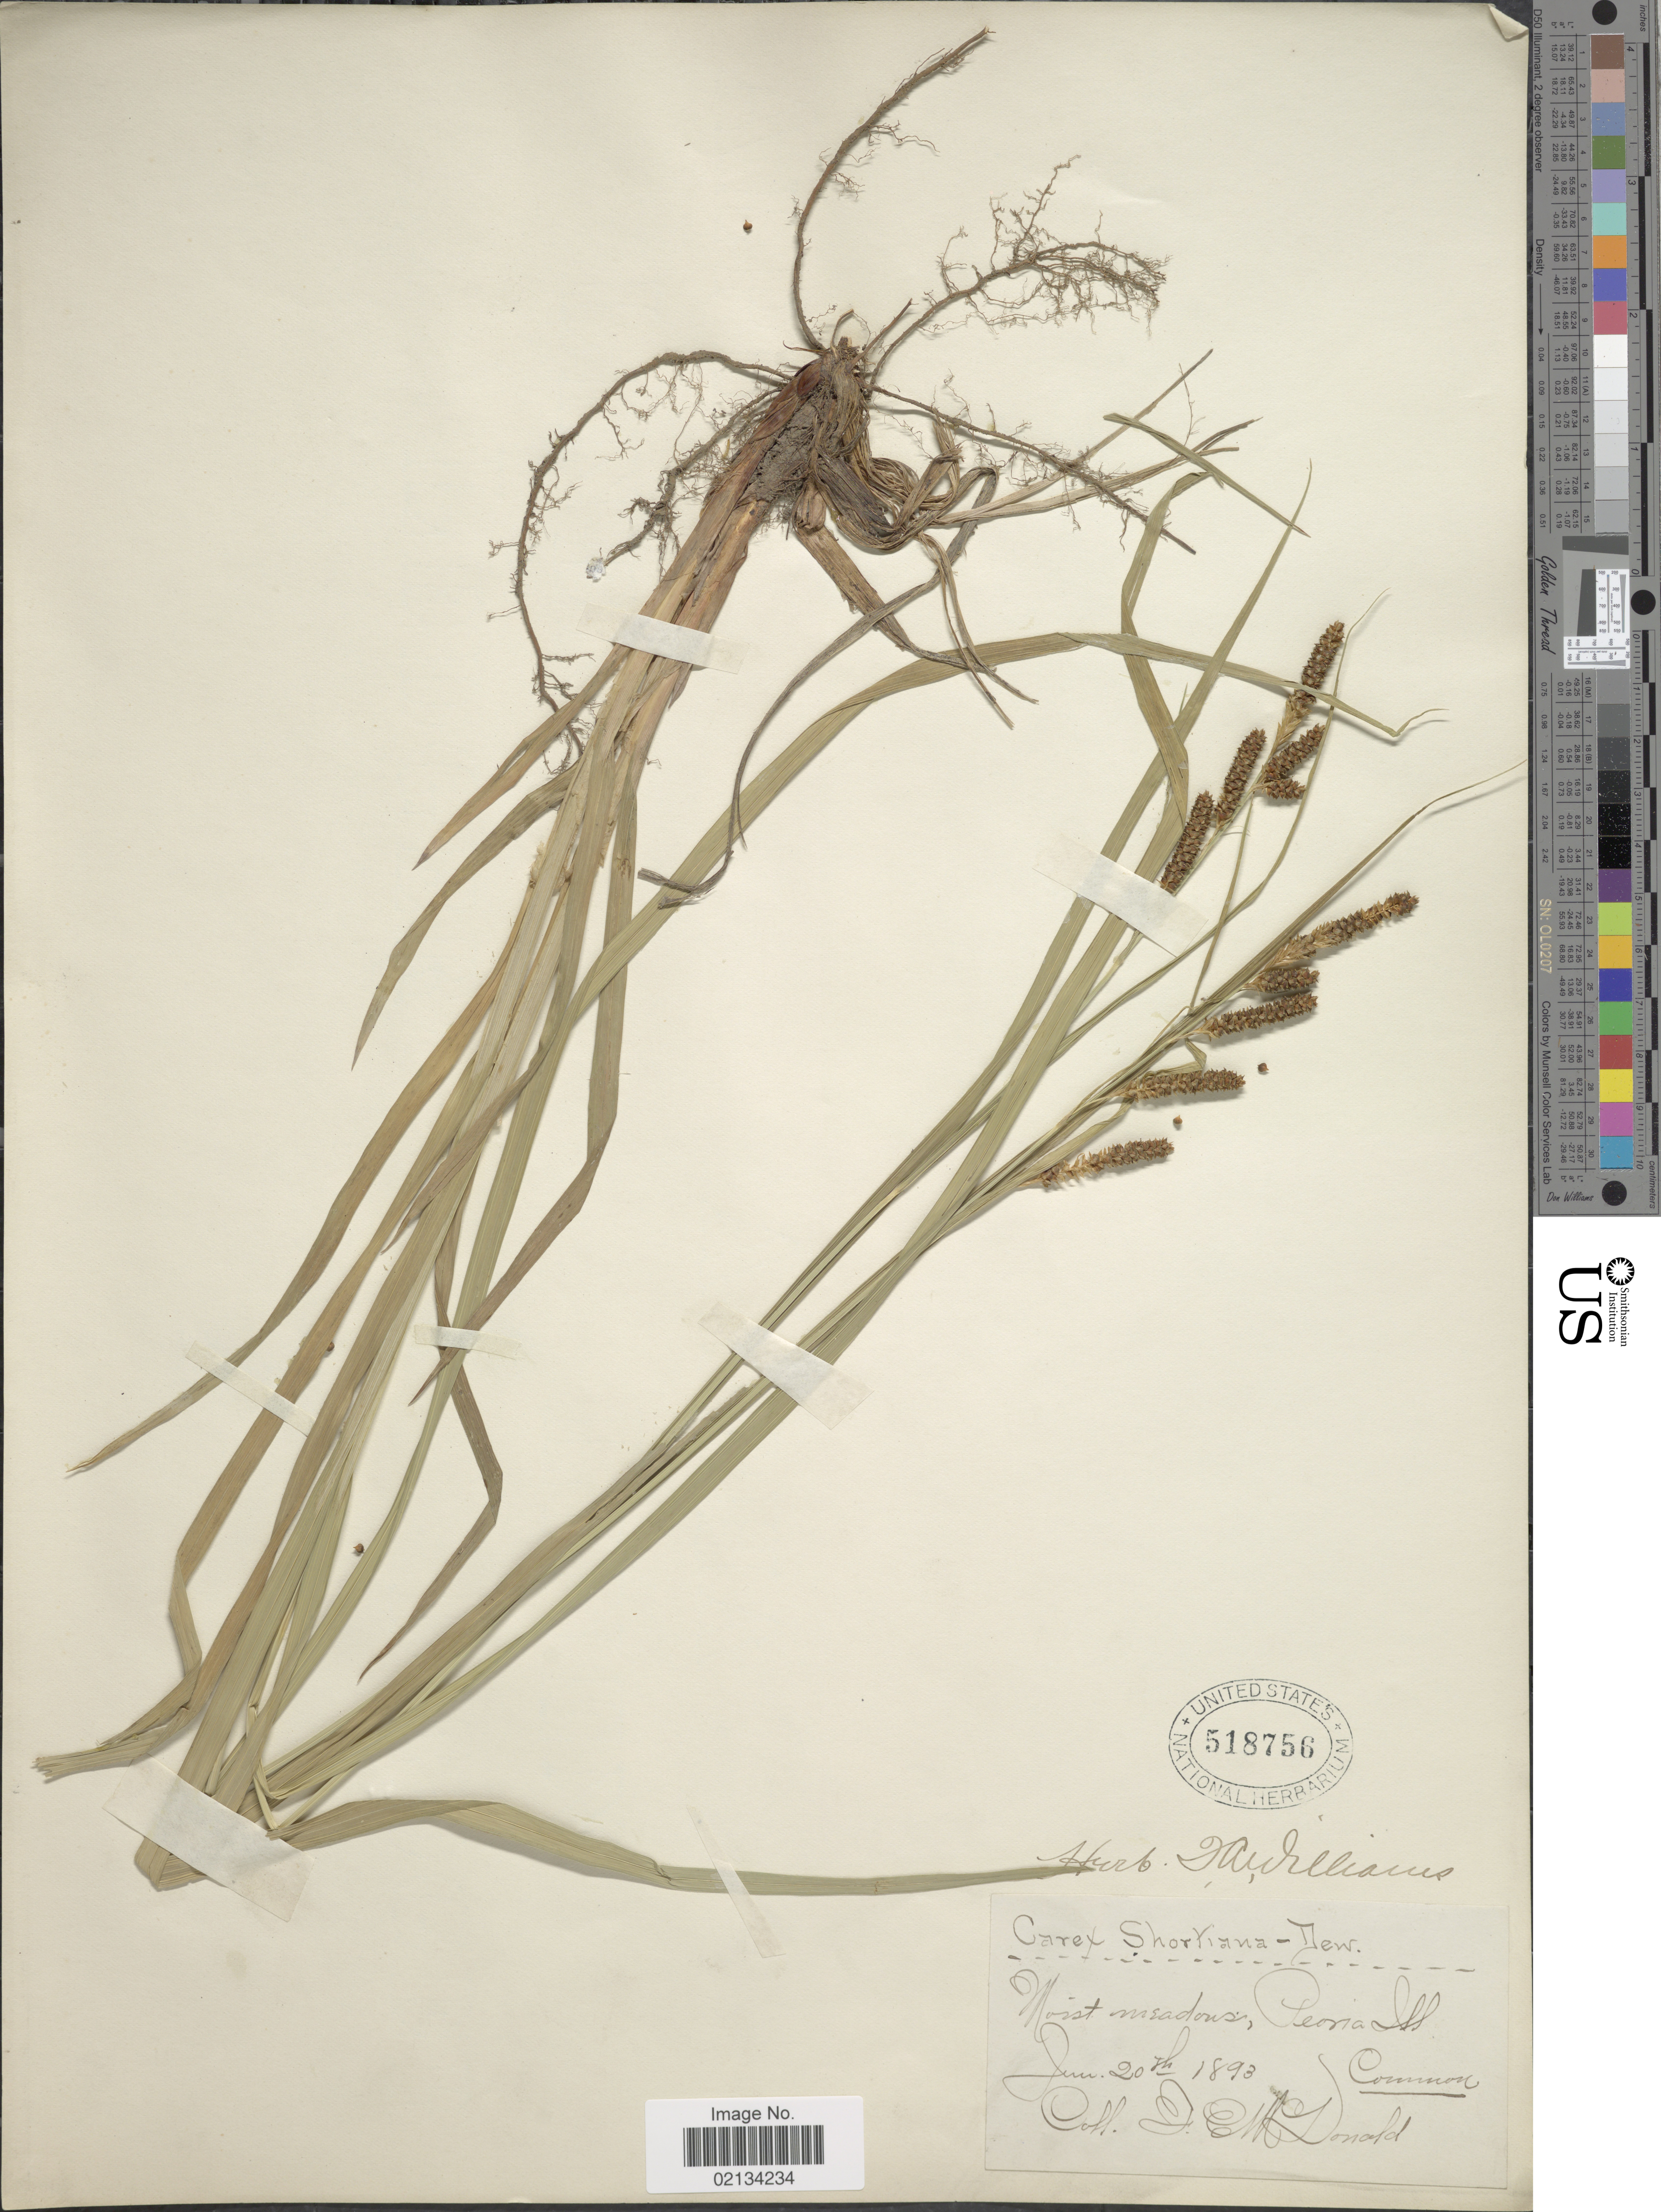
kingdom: Plantae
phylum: Tracheophyta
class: Liliopsida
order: Poales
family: Cyperaceae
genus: Carex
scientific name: Carex shortiana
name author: Dewey & Torr.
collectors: F. E. McDonald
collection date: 1893-06-20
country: United States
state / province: Illinois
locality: Moist meadow, Peorie.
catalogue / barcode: US 518756